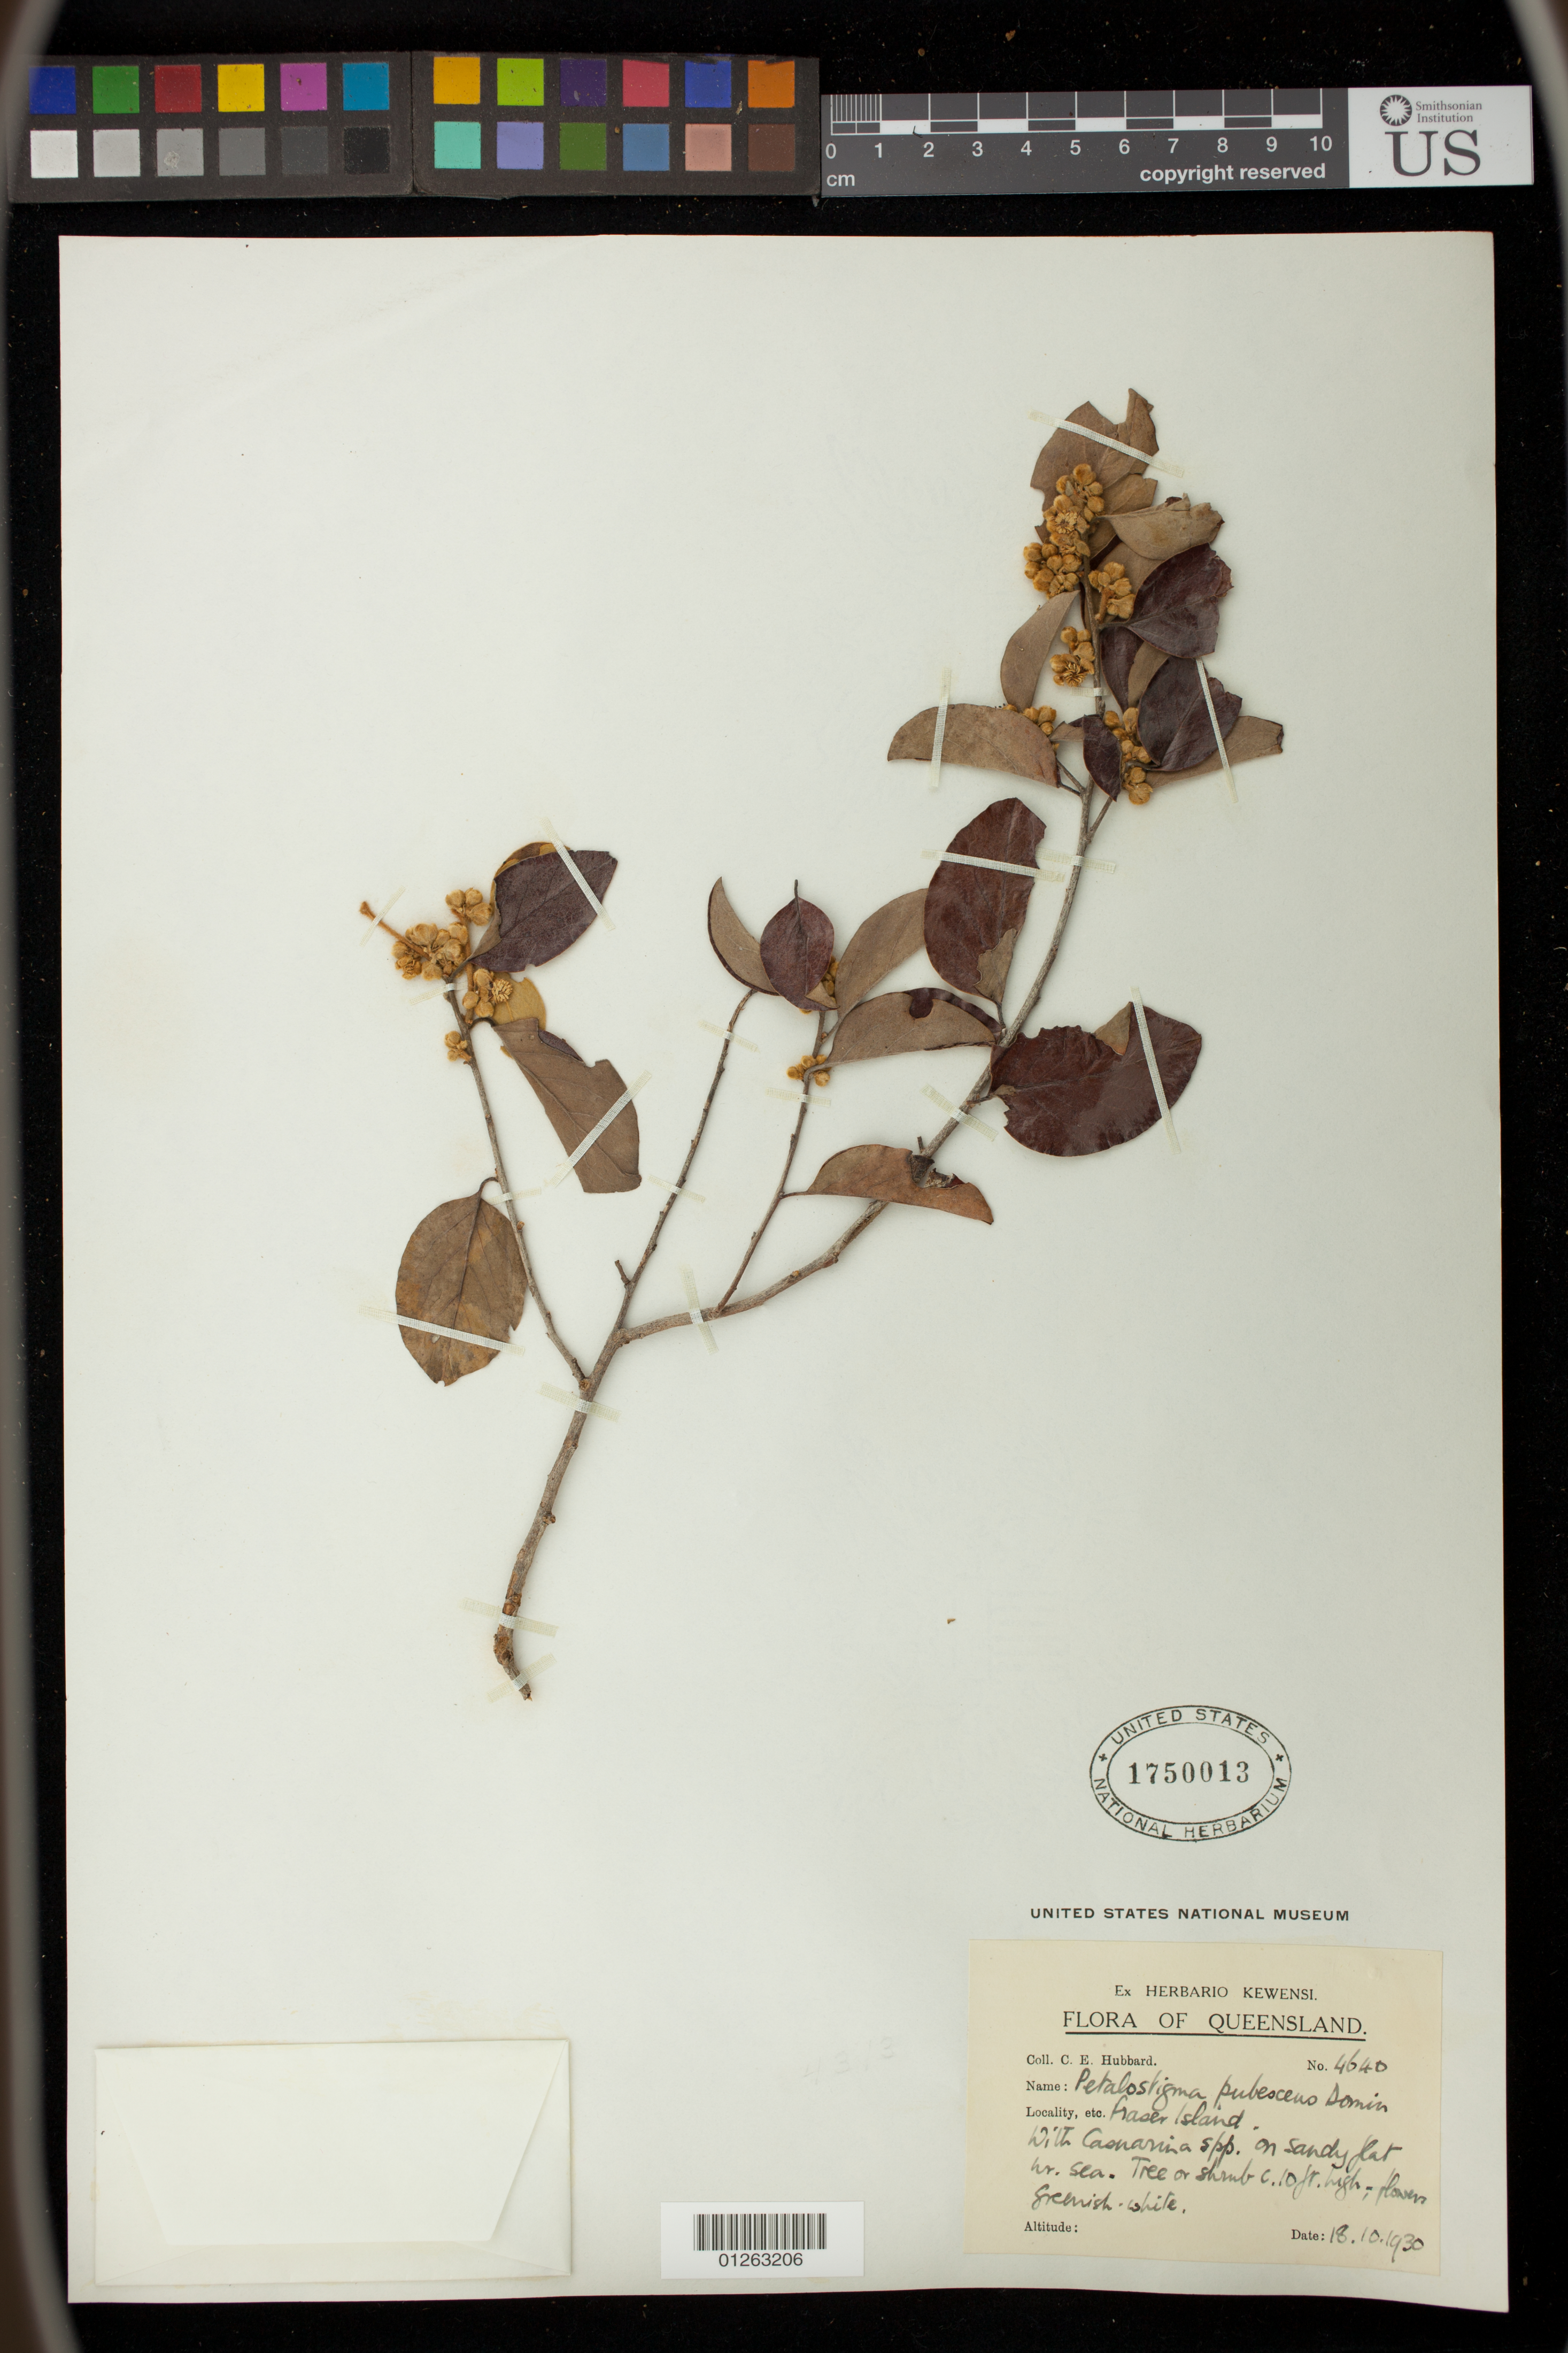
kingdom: Plantae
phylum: Tracheophyta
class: Magnoliopsida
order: Malpighiales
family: Picrodendraceae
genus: Petalostigma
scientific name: Petalostigma pubescens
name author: Domin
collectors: C. E. Hubbard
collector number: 4640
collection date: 1930-10-18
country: Australia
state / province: Queensland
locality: Fraser Island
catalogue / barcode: US 1750013